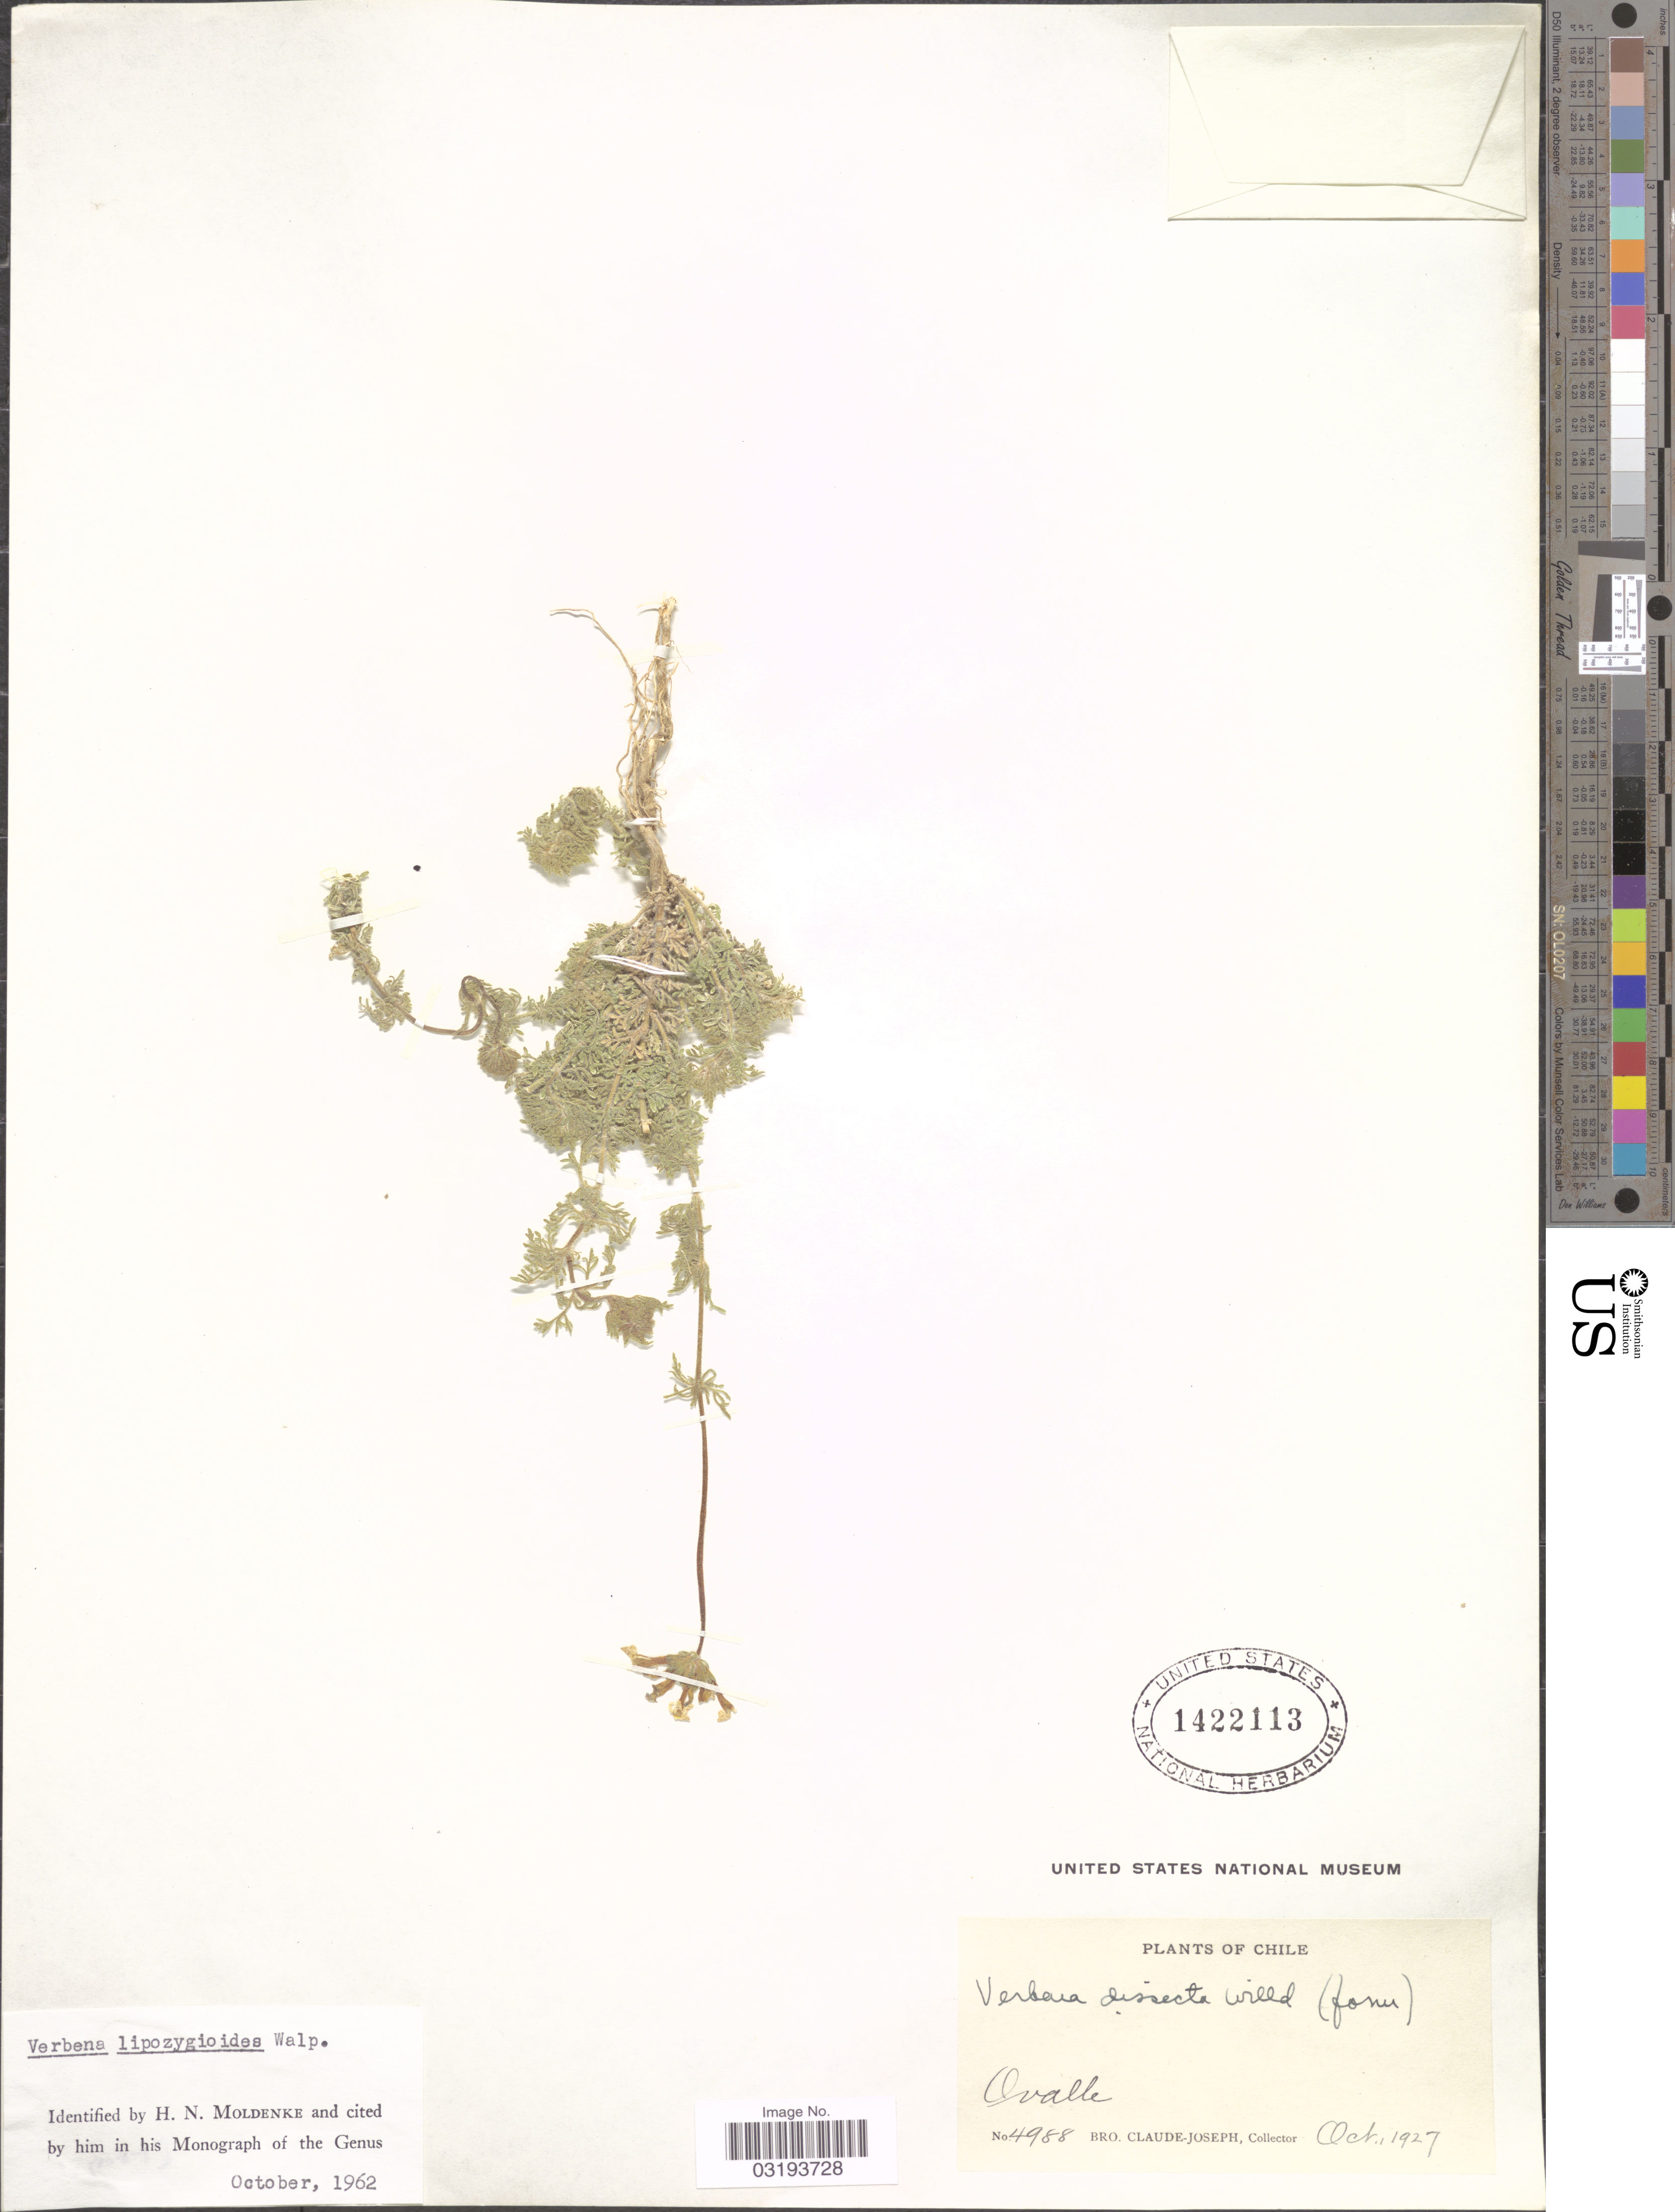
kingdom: Plantae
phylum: Tracheophyta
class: Magnoliopsida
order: Lamiales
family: Verbenaceae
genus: Verbena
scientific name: Verbena lipozygioides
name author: Walp.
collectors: Bro. Claude-Joseph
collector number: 4988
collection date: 1927-10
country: Chile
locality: Ovalle.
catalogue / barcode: US 1422113